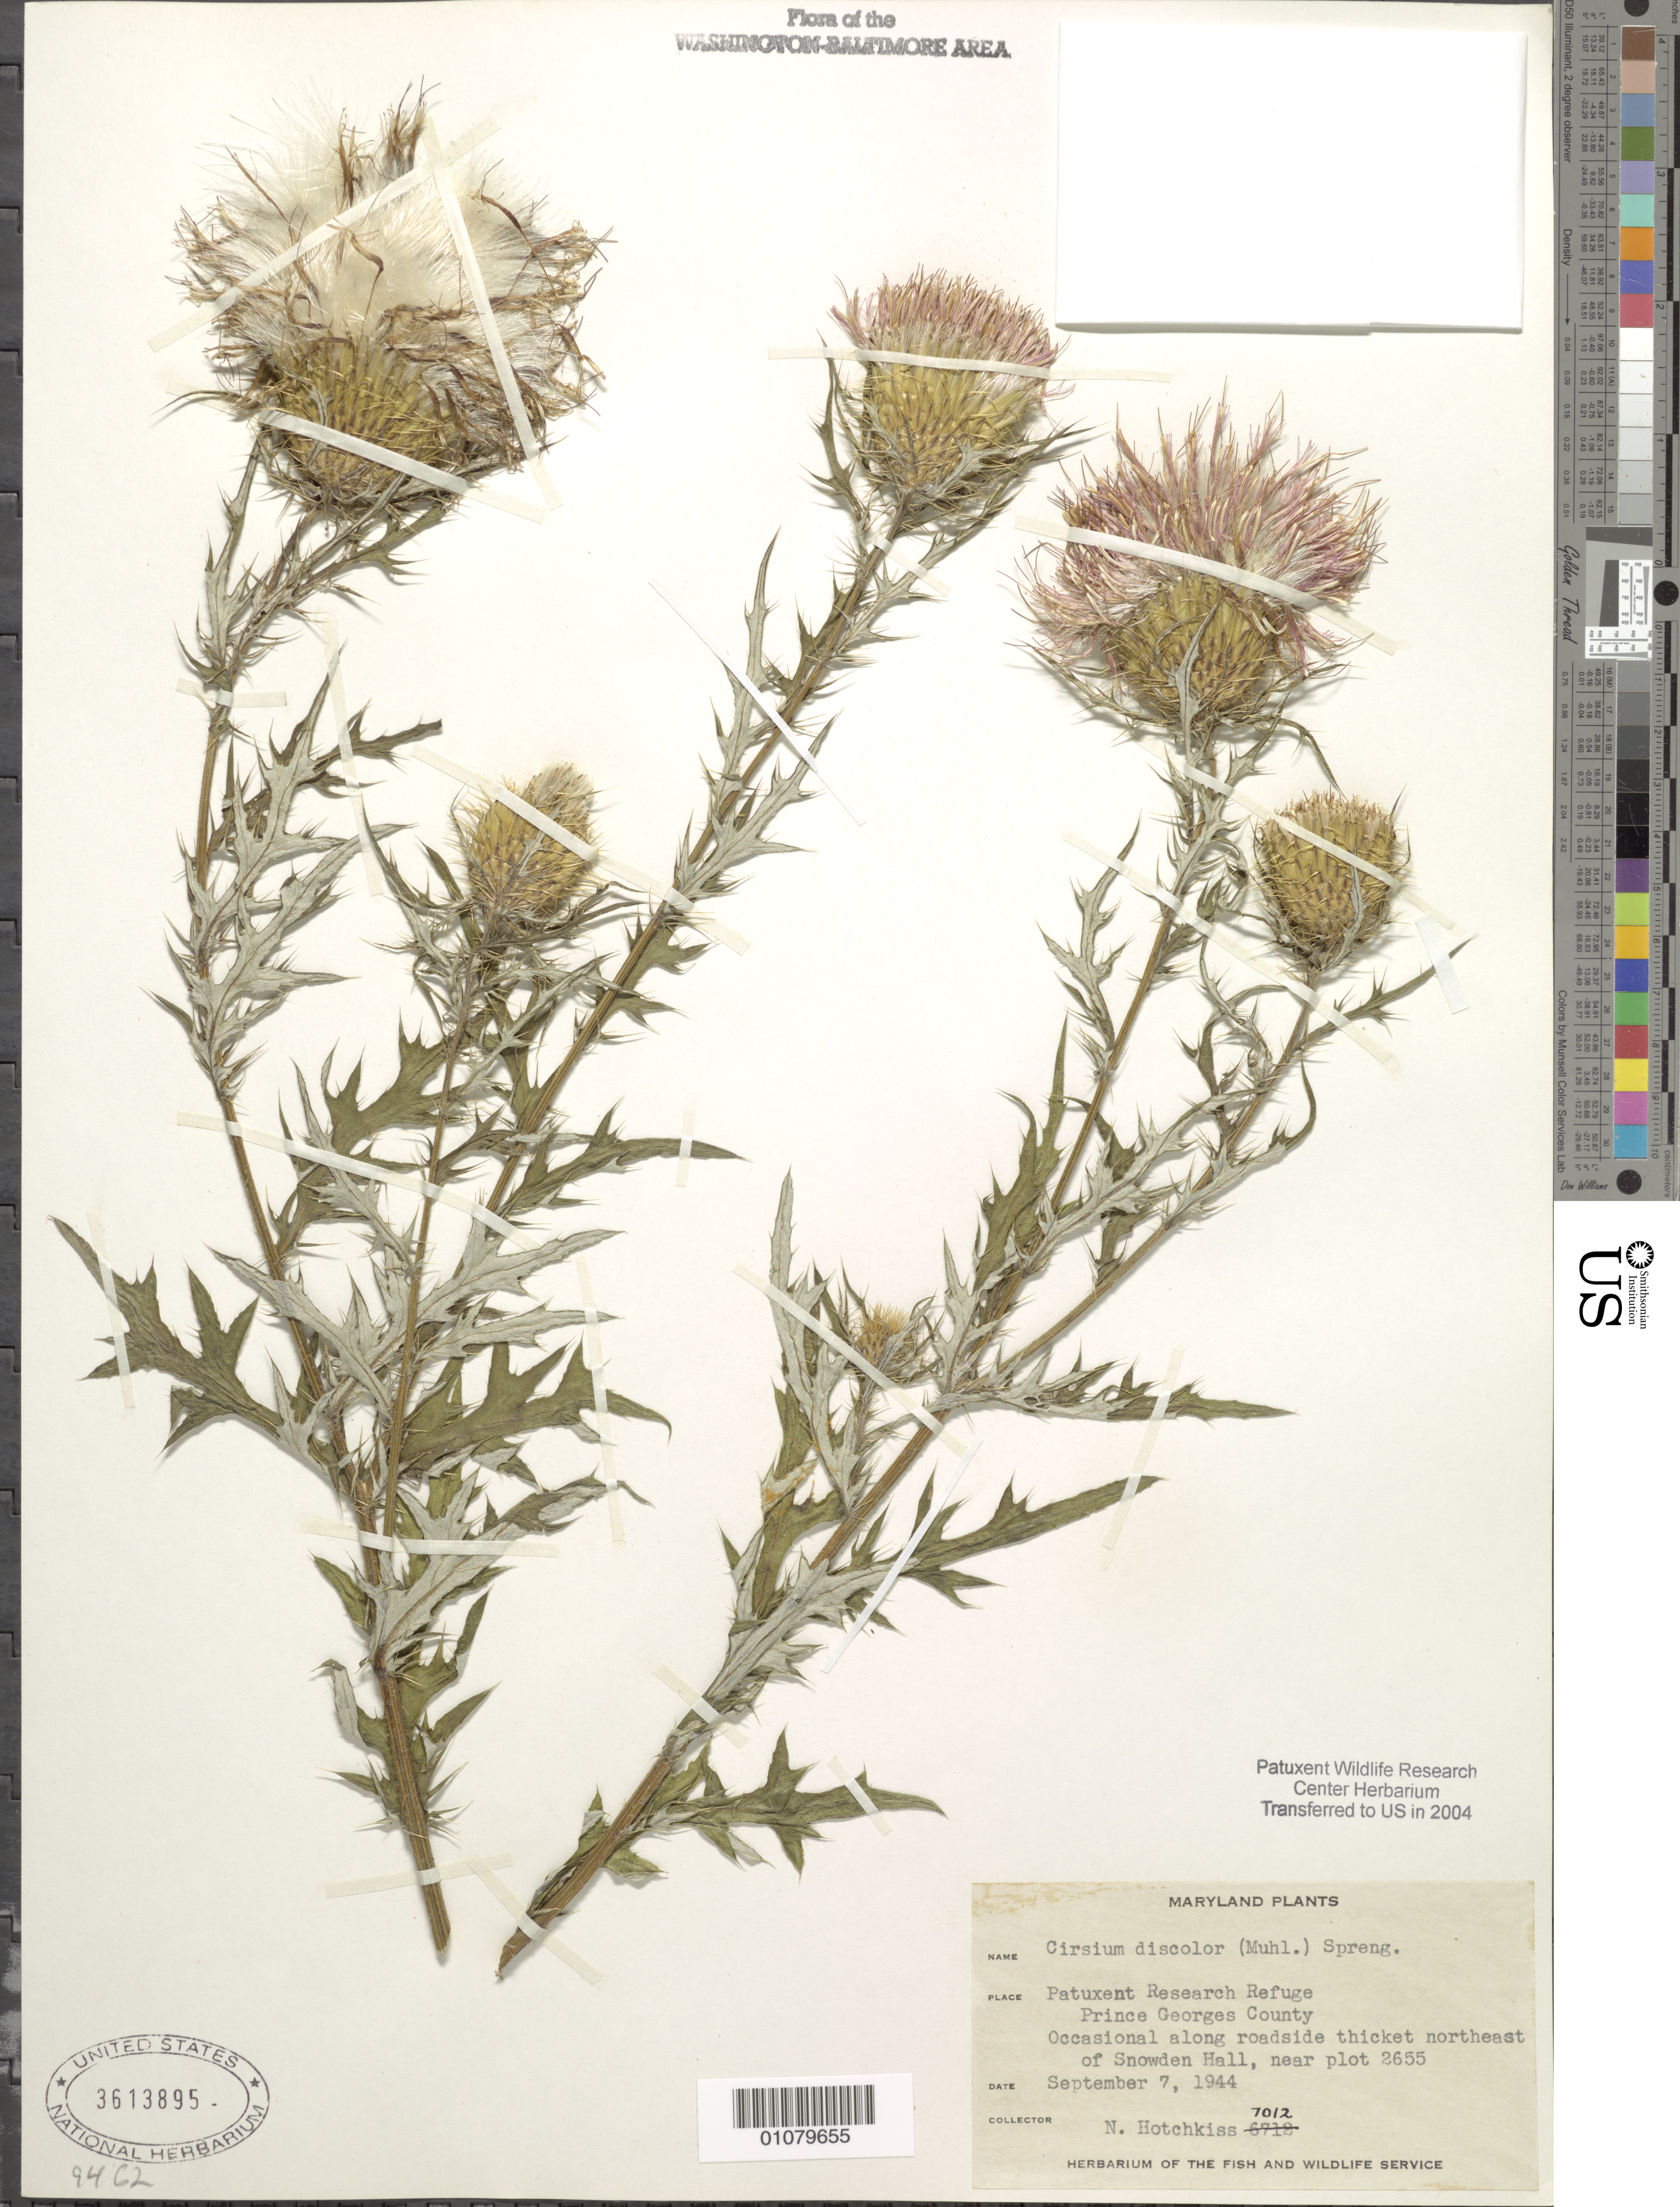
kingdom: Plantae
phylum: Tracheophyta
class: Magnoliopsida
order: Asterales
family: Asteraceae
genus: Cirsium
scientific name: Cirsium discolor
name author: (Muhl. ex Willd.) Spreng.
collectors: N. Hotchkiss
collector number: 7012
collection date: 1944-09-07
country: United States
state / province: Maryland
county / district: Prince George's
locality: Patuxent Wildlife Refuge. N.E. of Snowden Hall, near plot 2655.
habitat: Occasional along roadside thicket.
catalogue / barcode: US 3613895